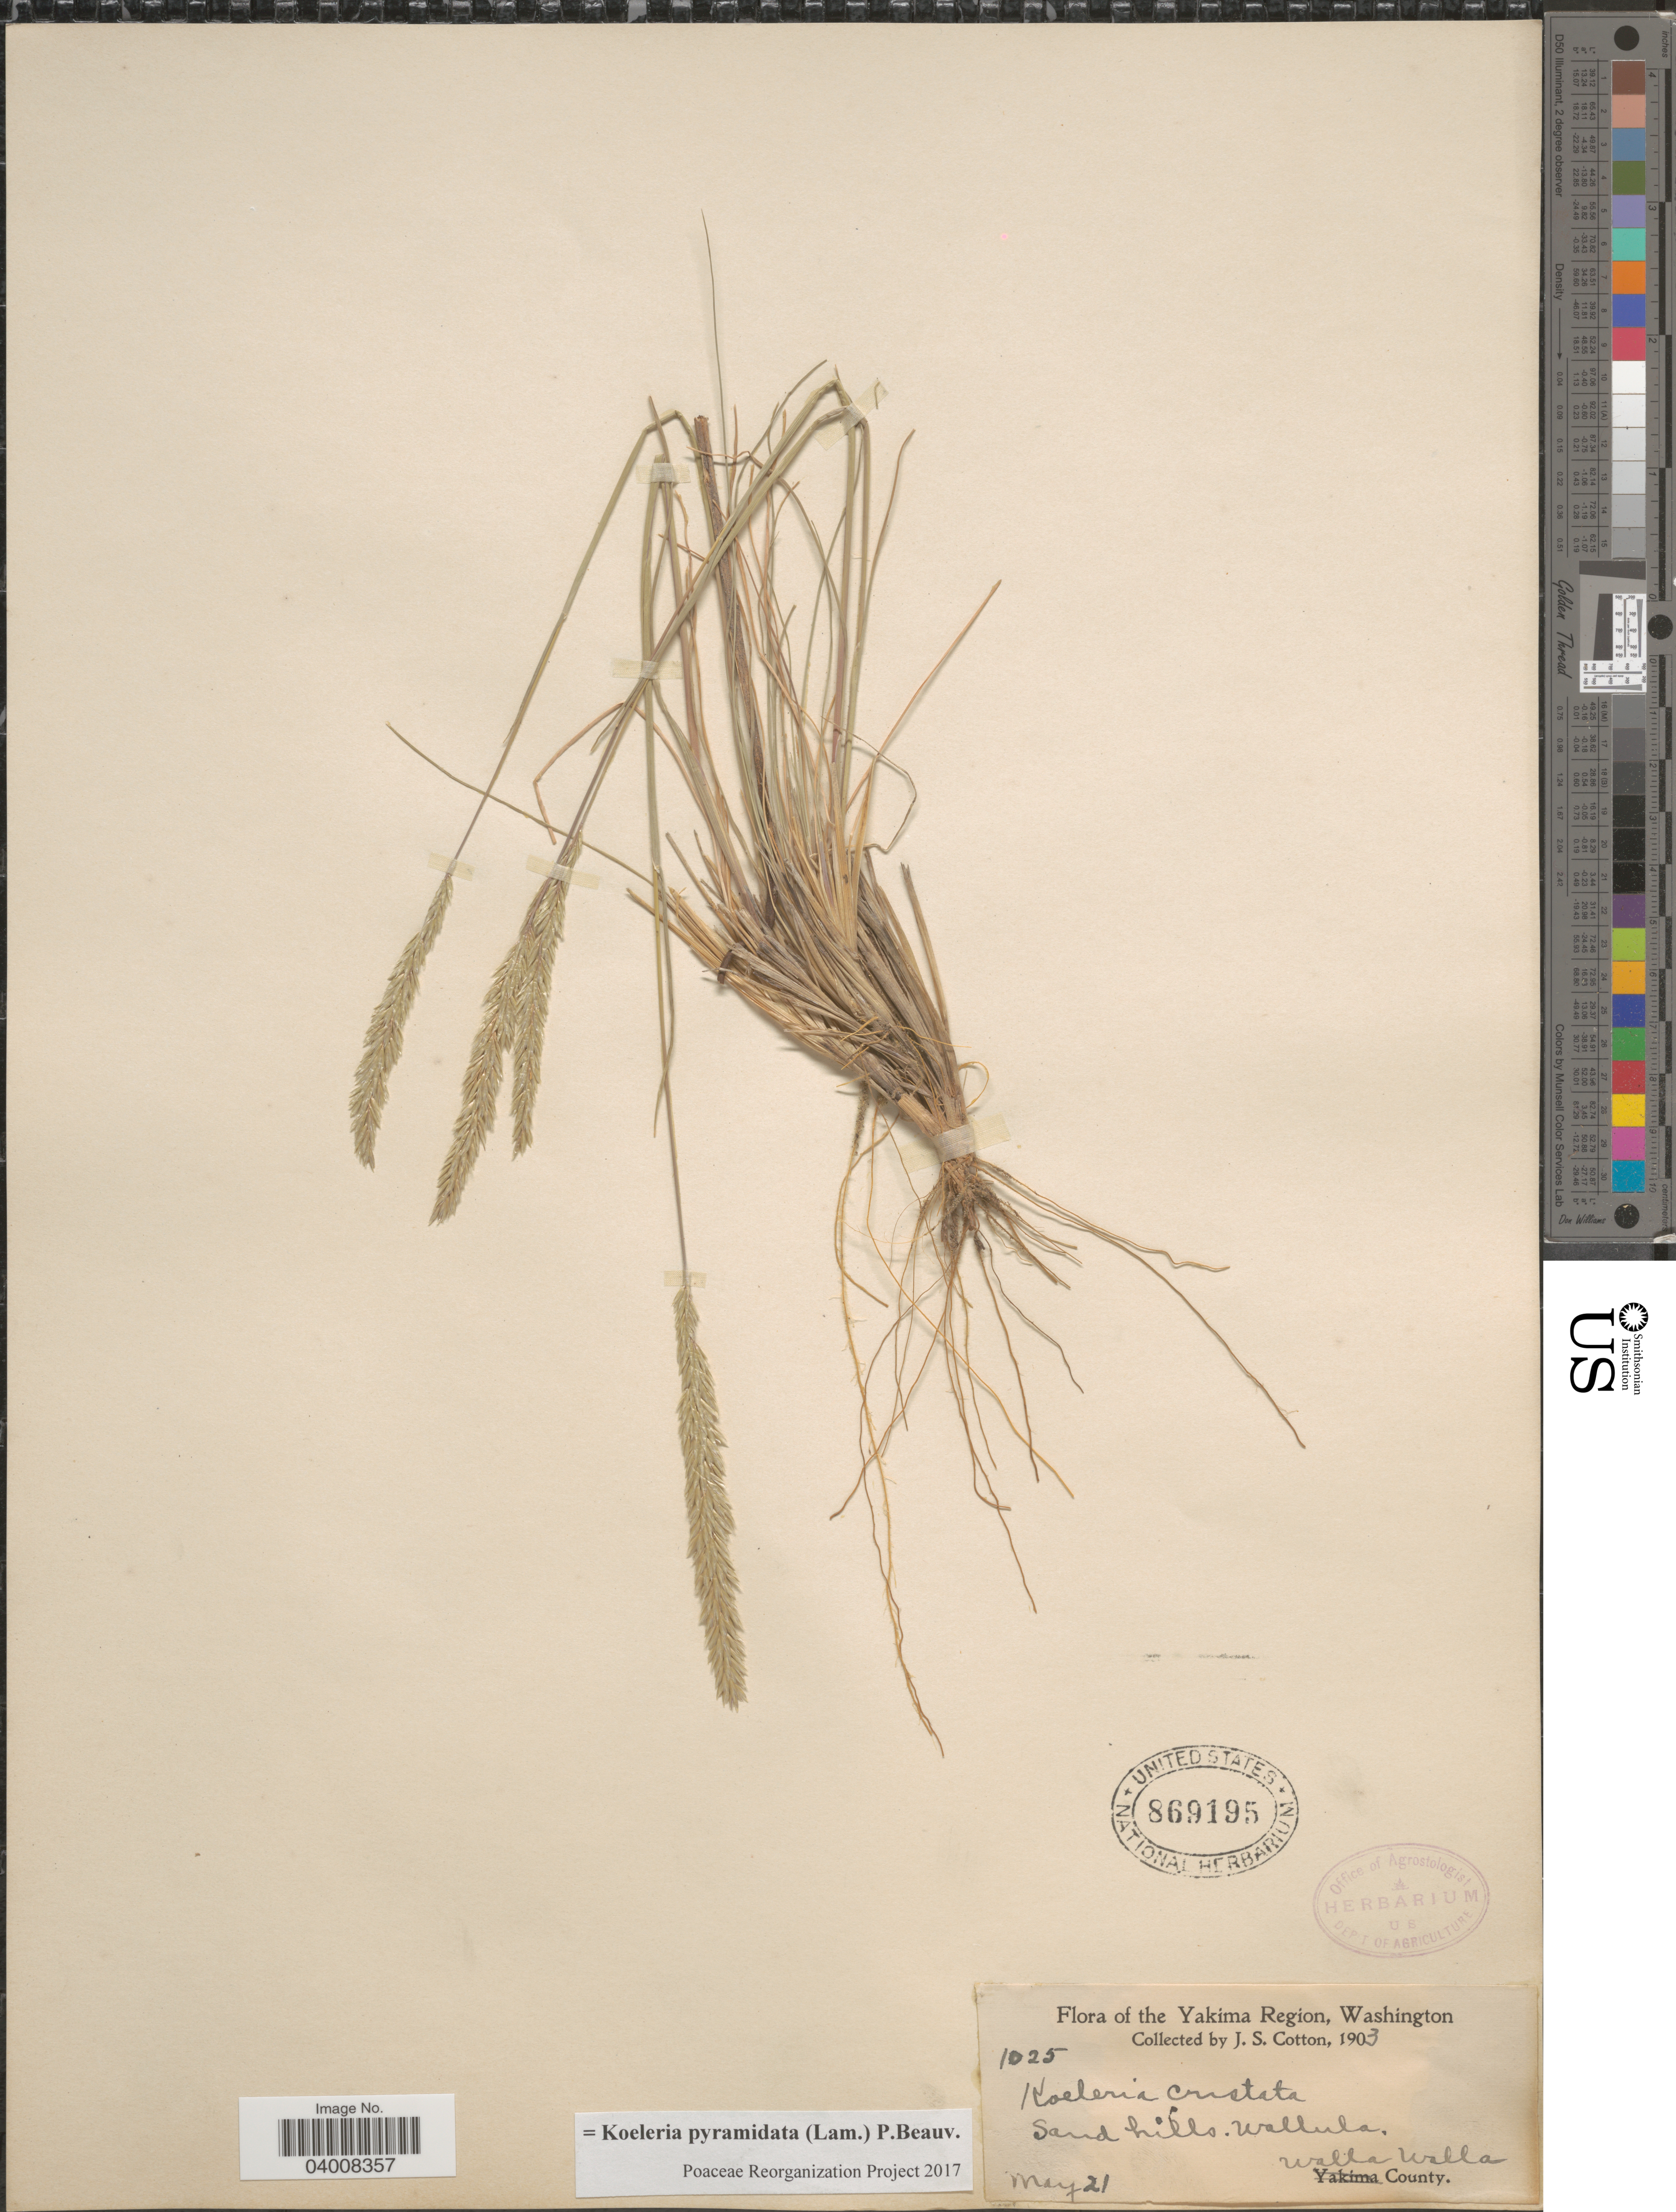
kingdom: Plantae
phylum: Tracheophyta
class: Liliopsida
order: Poales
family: Poaceae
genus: Koeleria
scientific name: Koeleria pyramidata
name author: (Lam.) P. Beauv.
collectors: J. S. Cotton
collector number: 1025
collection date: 1903-05-21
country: United States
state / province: Washington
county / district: Walla Walla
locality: Yakima Region. Sand hills. Wallula. Walla Walla County.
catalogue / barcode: US 869195